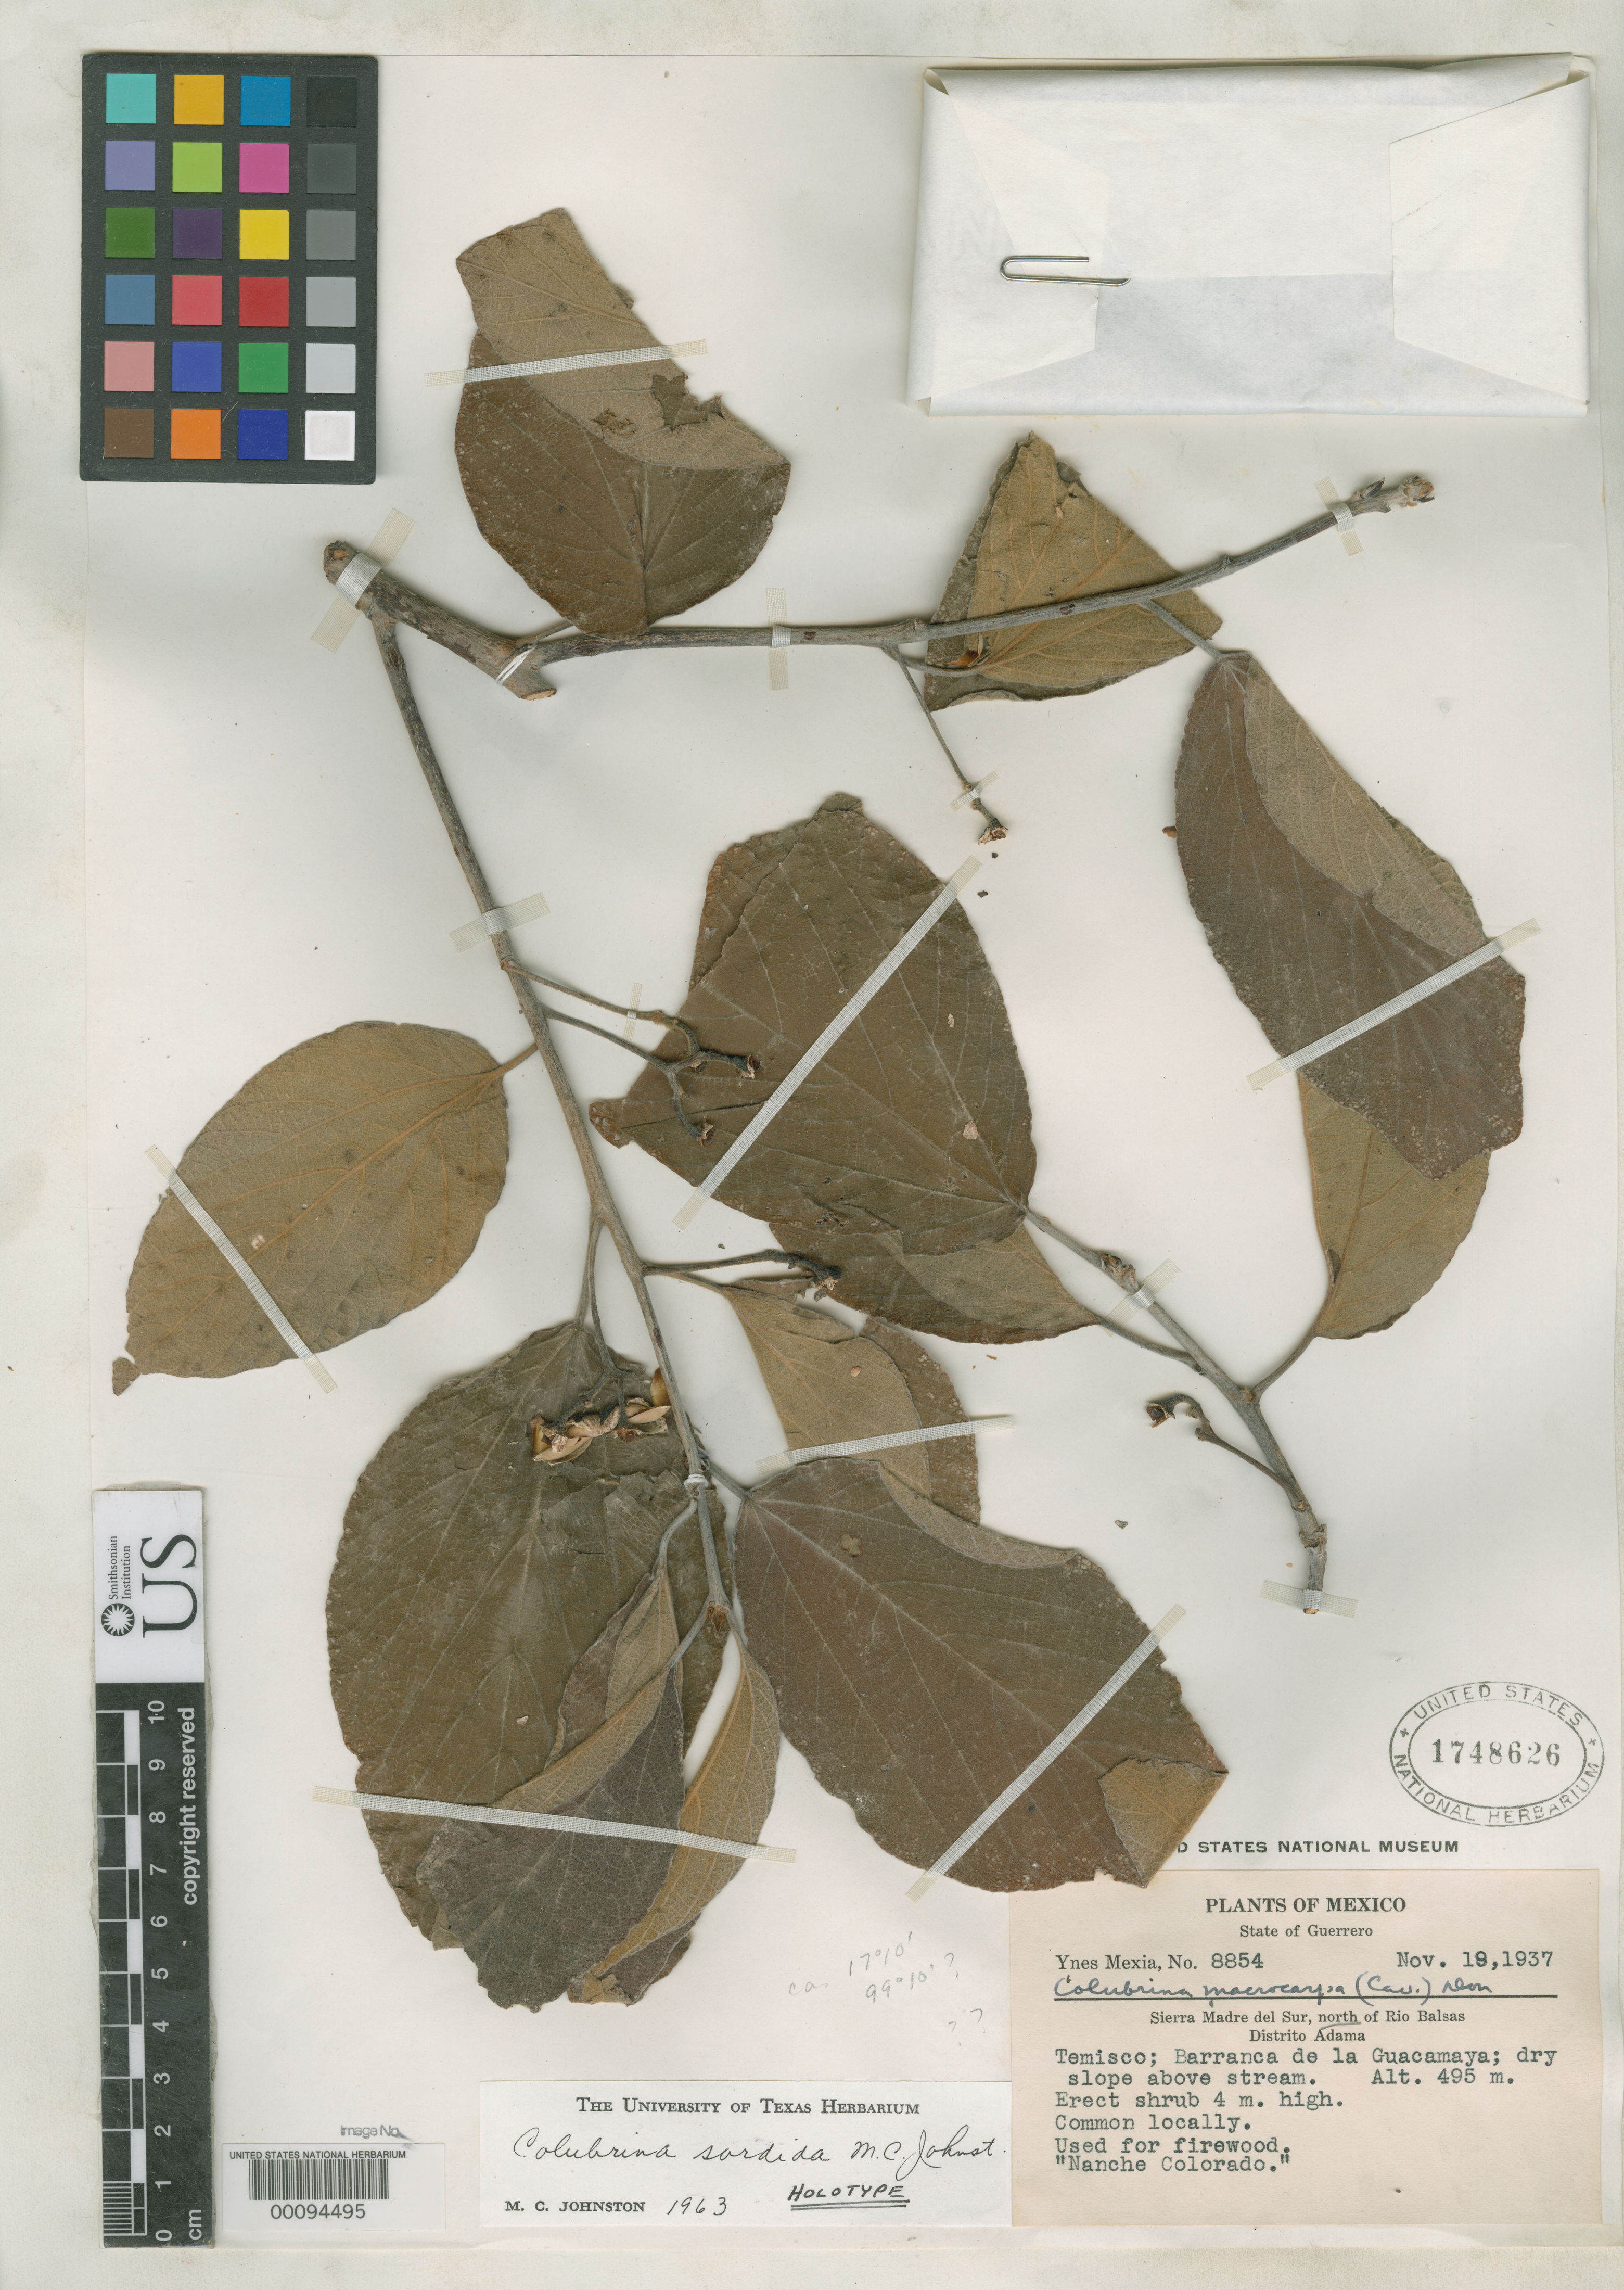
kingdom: Plantae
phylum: Tracheophyta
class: Magnoliopsida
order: Rosales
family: Rhamnaceae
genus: Colubrina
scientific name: Colubrina sordida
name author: M.C. Johnst.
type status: Holotype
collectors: Y. Mexia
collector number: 8854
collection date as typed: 19 Nov 1937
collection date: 1937-11-19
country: Mexico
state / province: Guerrero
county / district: Adama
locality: Sierra Madre del Sur, N of Rio Balsas, Temisco, Barranca de La Guacamaya.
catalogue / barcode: US 1748626